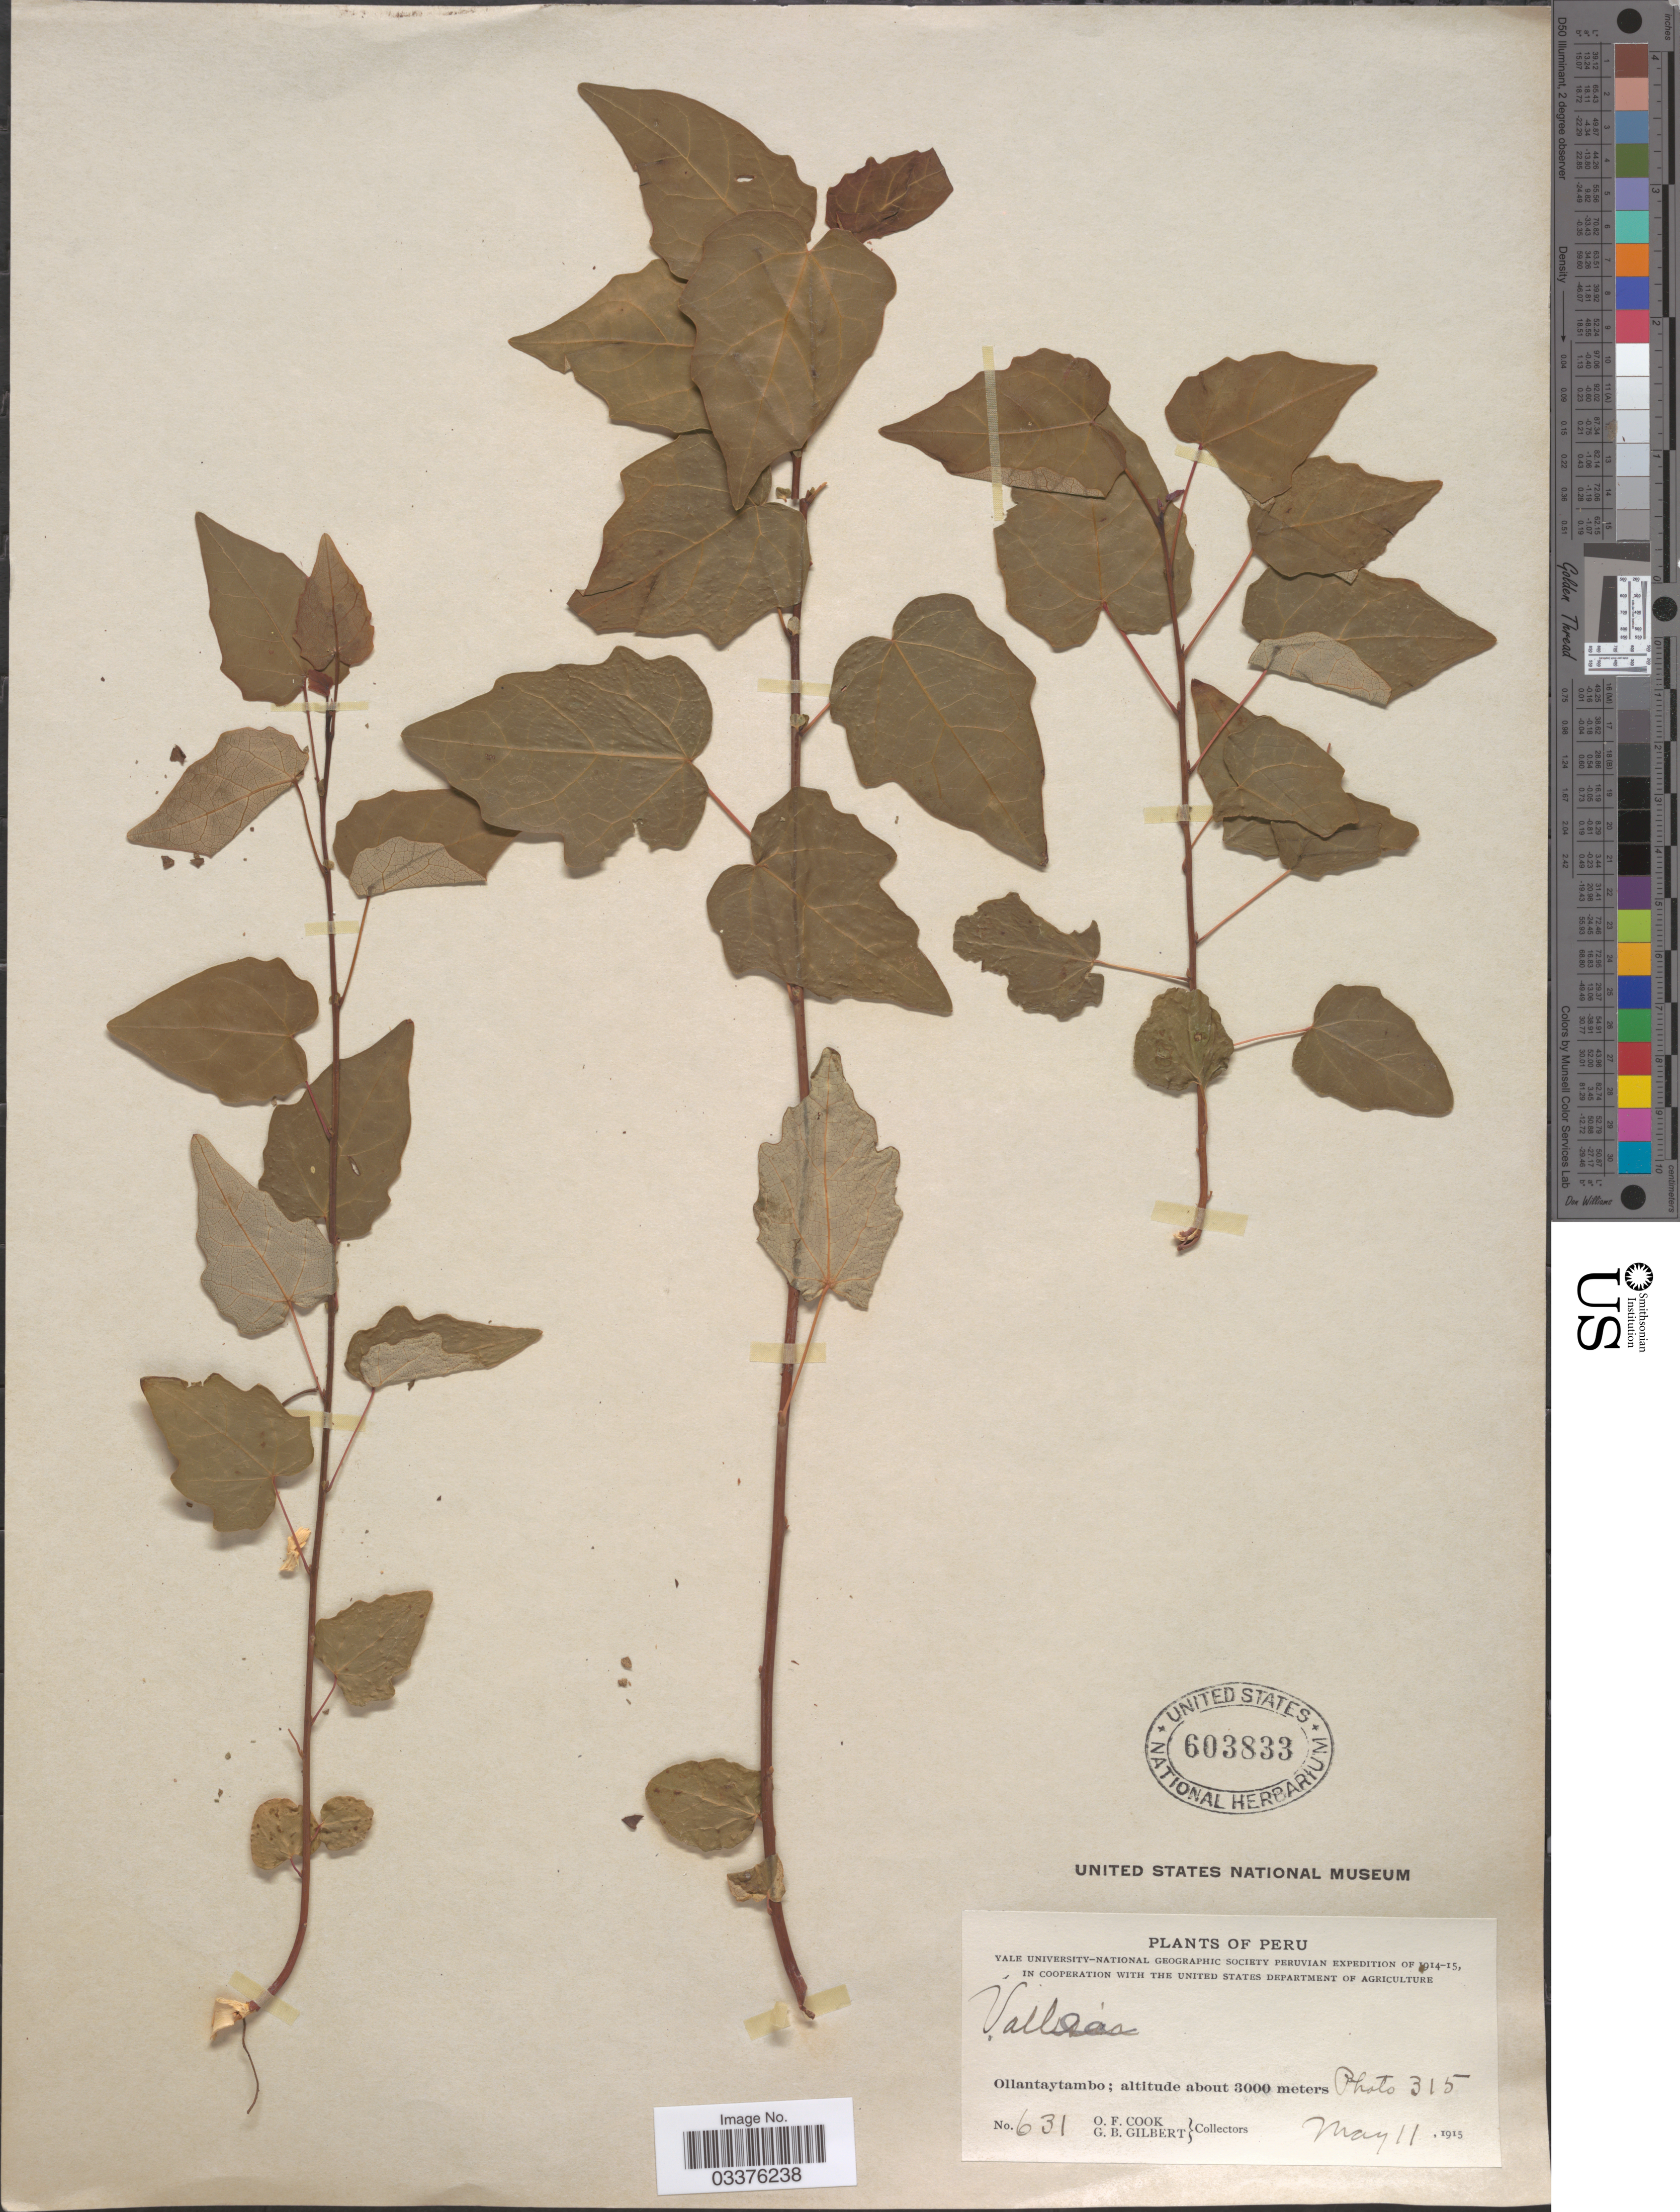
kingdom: Plantae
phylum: Tracheophyta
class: Magnoliopsida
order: Oxalidales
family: Elaeocarpaceae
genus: Vallea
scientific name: Vallea stipularis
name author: L. f.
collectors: O. F. Cook & G. B. Gilbert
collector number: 631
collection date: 1915-05-11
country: Peru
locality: Ollantaytambo.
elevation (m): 3000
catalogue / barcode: US 603833